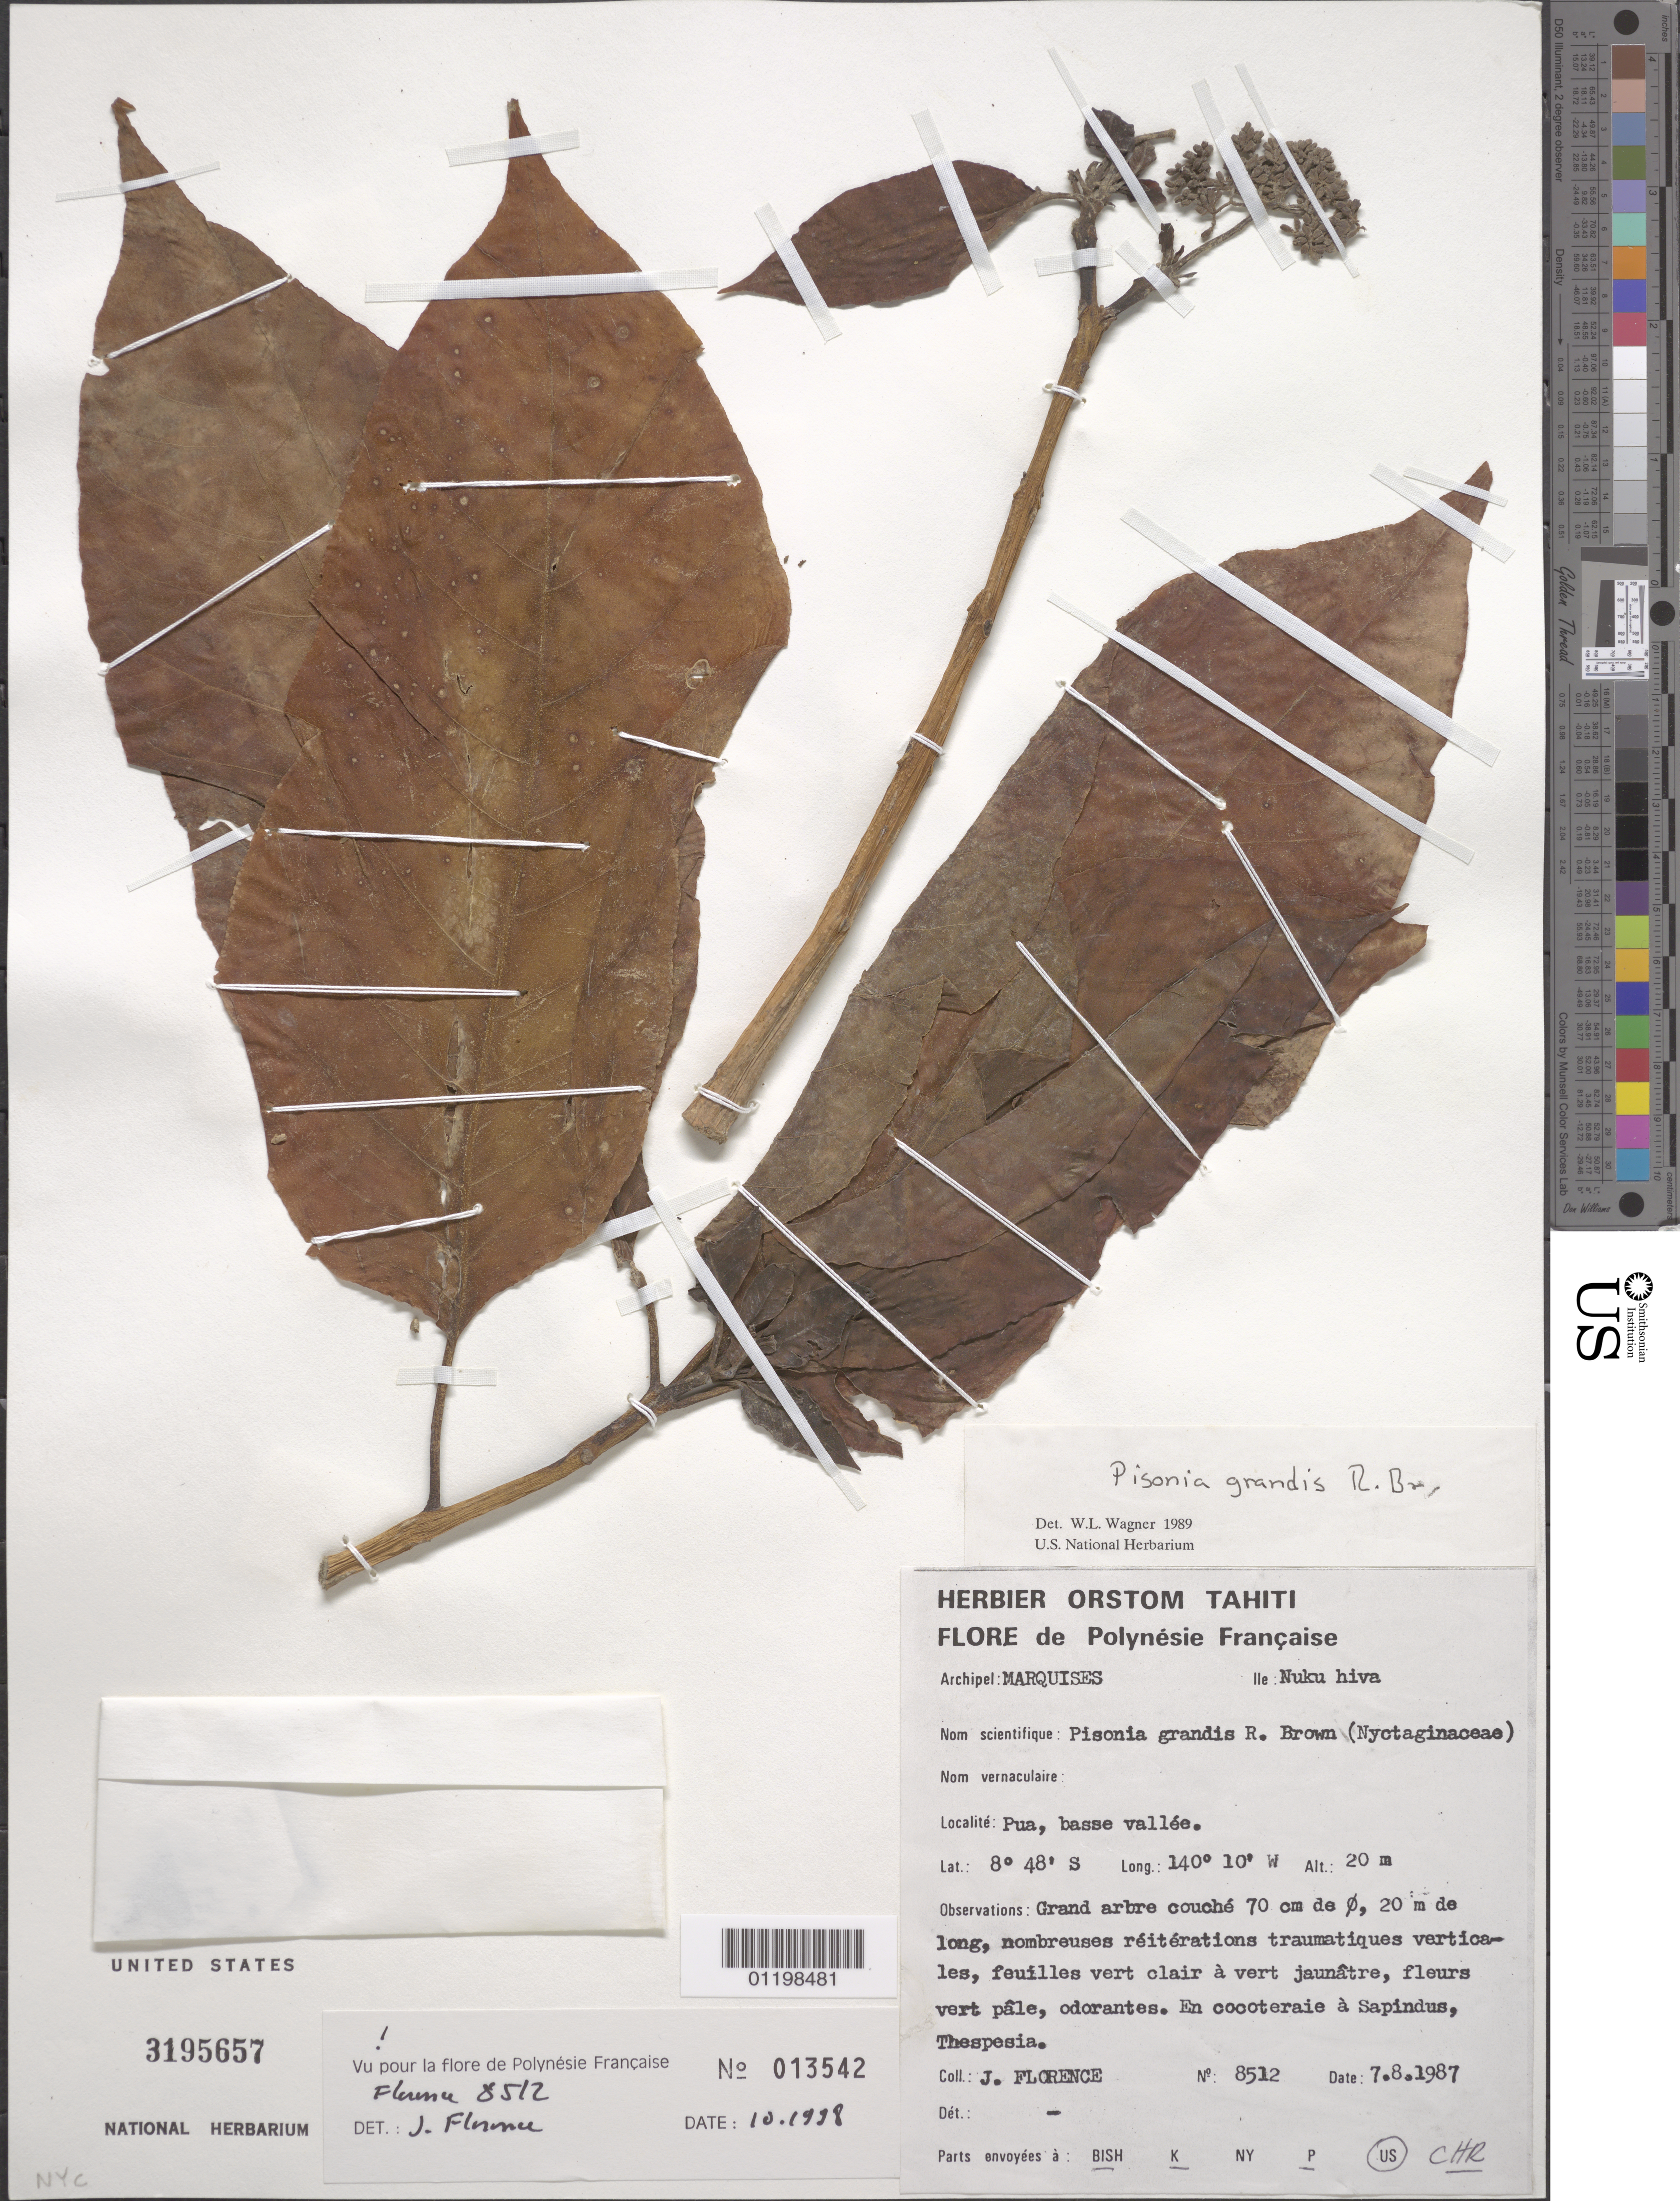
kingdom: Plantae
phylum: Tracheophyta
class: Magnoliopsida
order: Caryophyllales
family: Nyctaginaceae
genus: Pisonia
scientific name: Pisonia grandis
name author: R. Br.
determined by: Wagner, W. L., (BOT), Smithsonian Institution - National Museum of Natural History (UNITED STATES)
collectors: J. Florence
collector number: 8512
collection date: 1987-08-07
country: French Polynesia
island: Nuku Hiva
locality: Pua, basse vallée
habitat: En cocoteraie à Sapindus, Thespesia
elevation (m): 20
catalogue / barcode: US 3195657